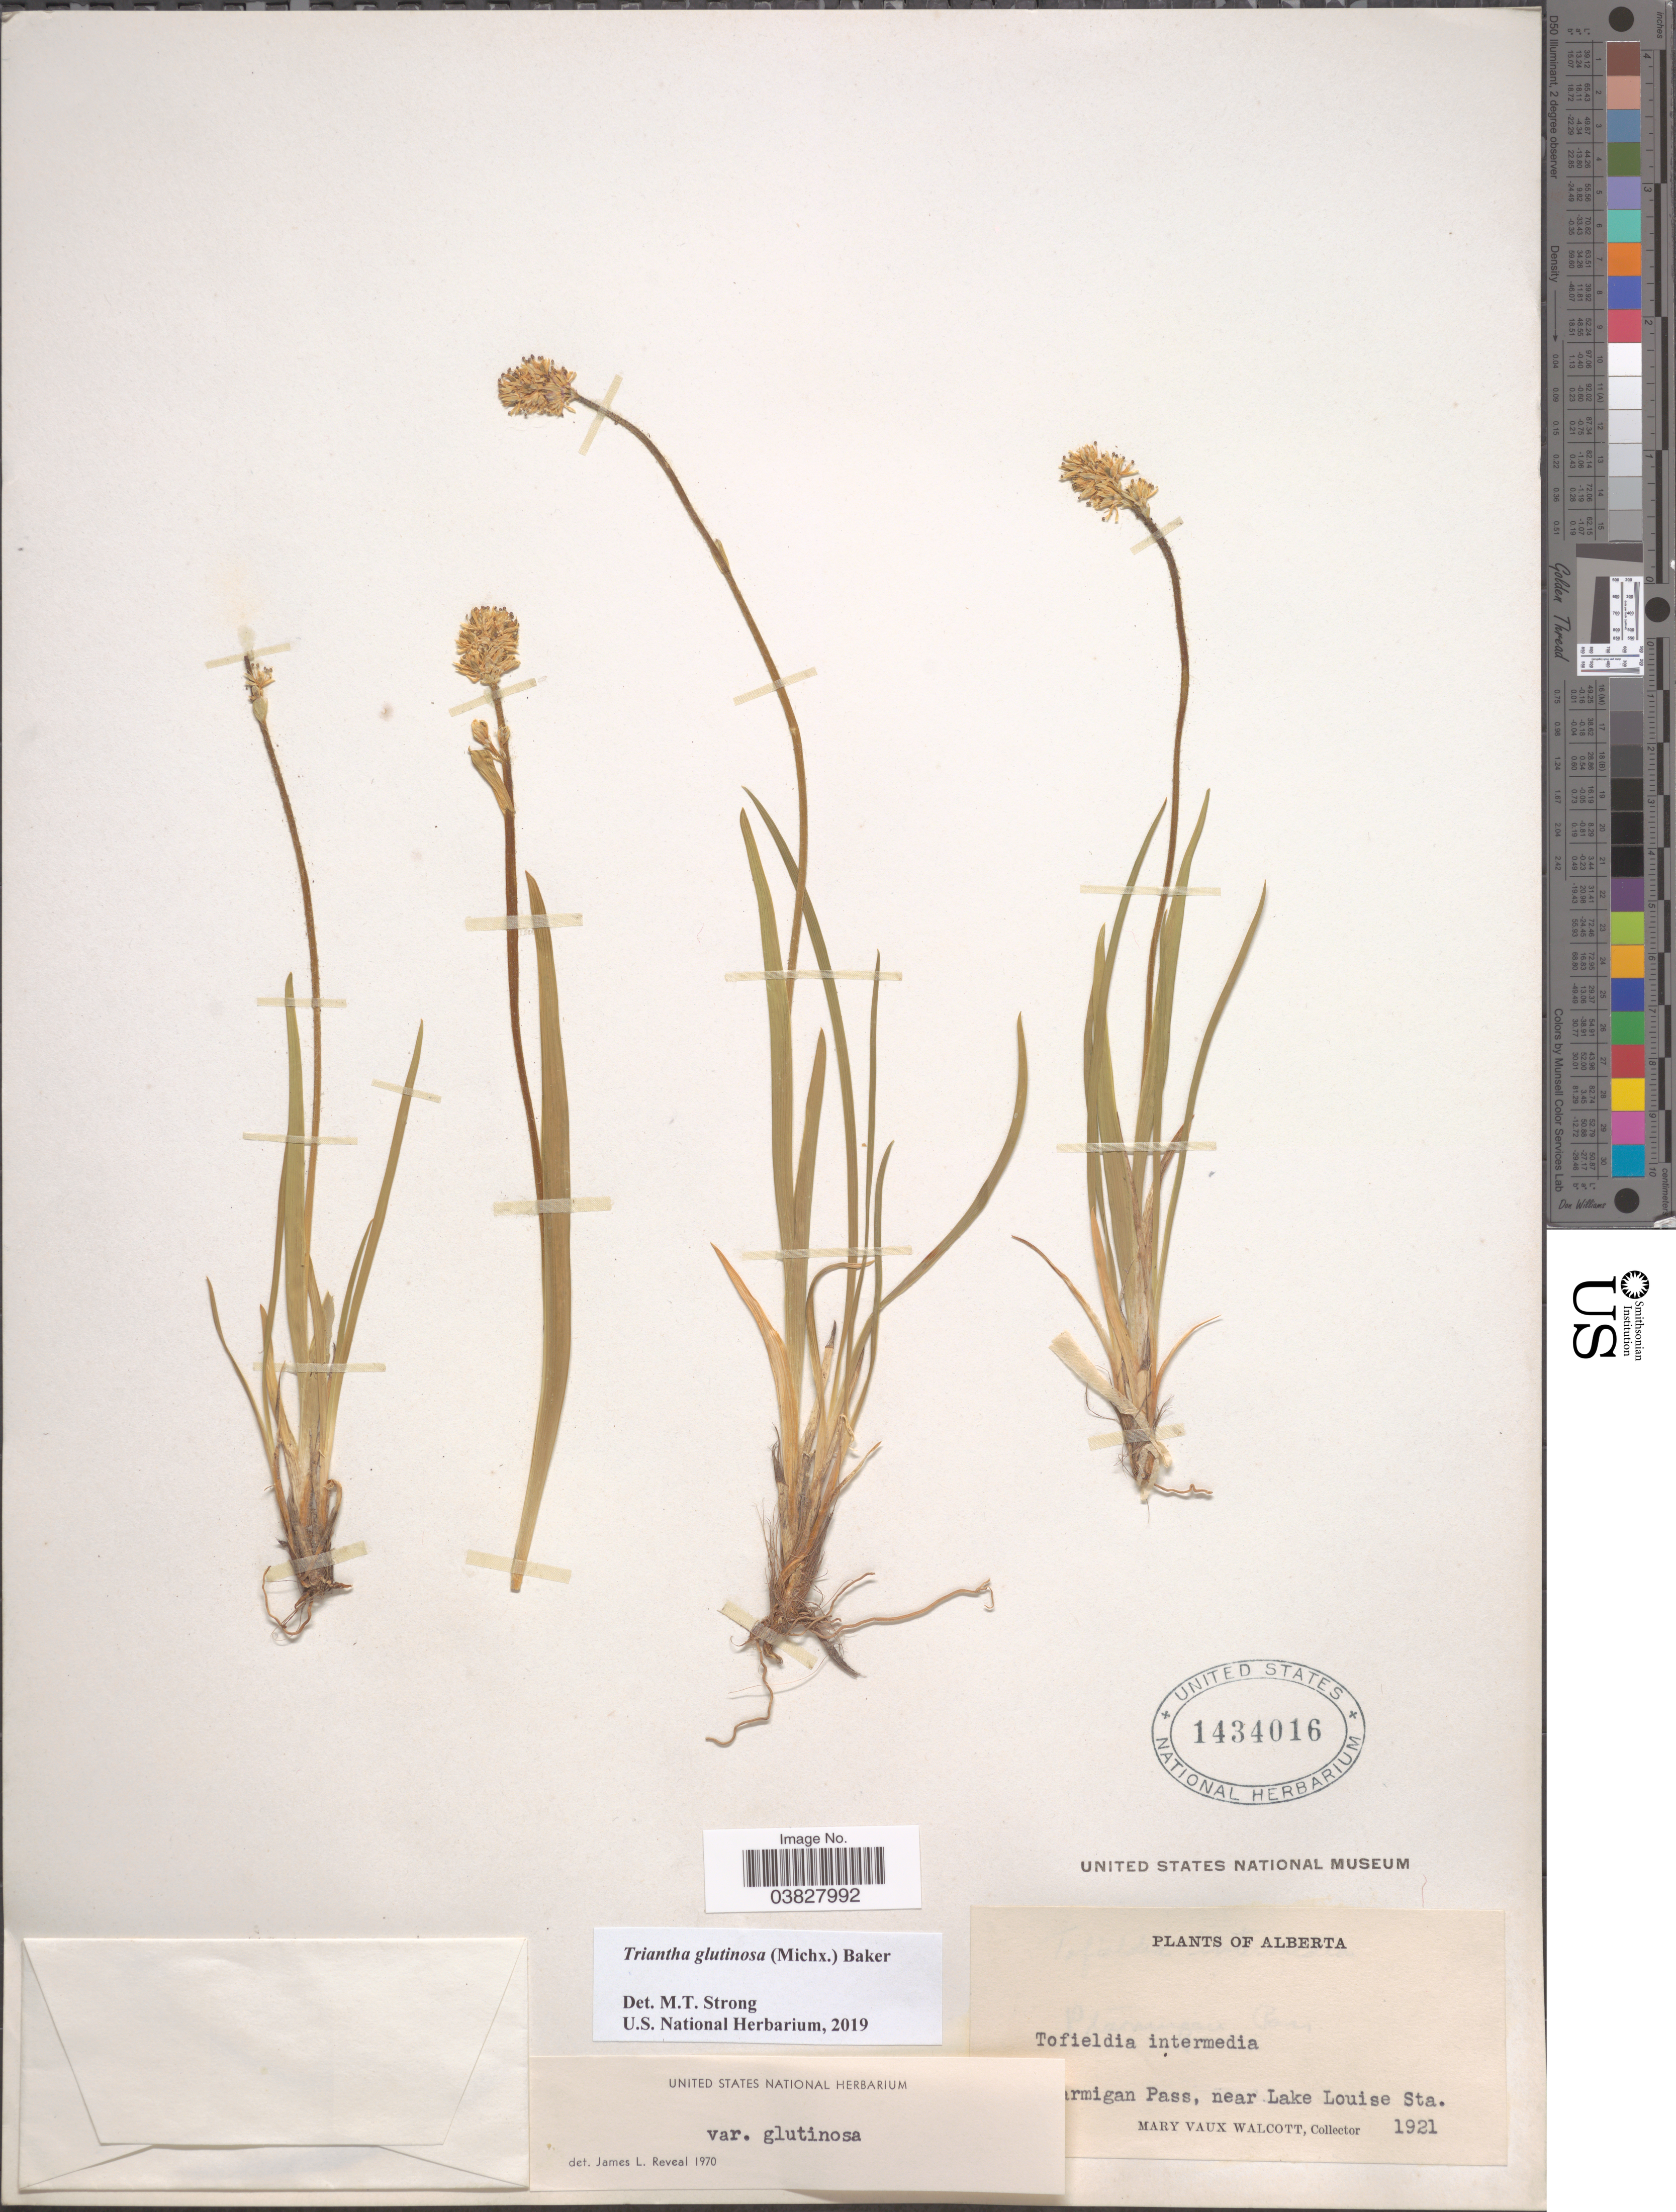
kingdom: Plantae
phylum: Tracheophyta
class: Liliopsida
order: Alismatales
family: Tofieldiaceae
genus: Triantha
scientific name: Triantha glutinosa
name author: (Michx.) Baker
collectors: M. Walcott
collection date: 1921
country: Canada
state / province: Alberta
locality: Ptarmigan Pass, near Lake Louise Sta.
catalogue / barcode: US 1434016